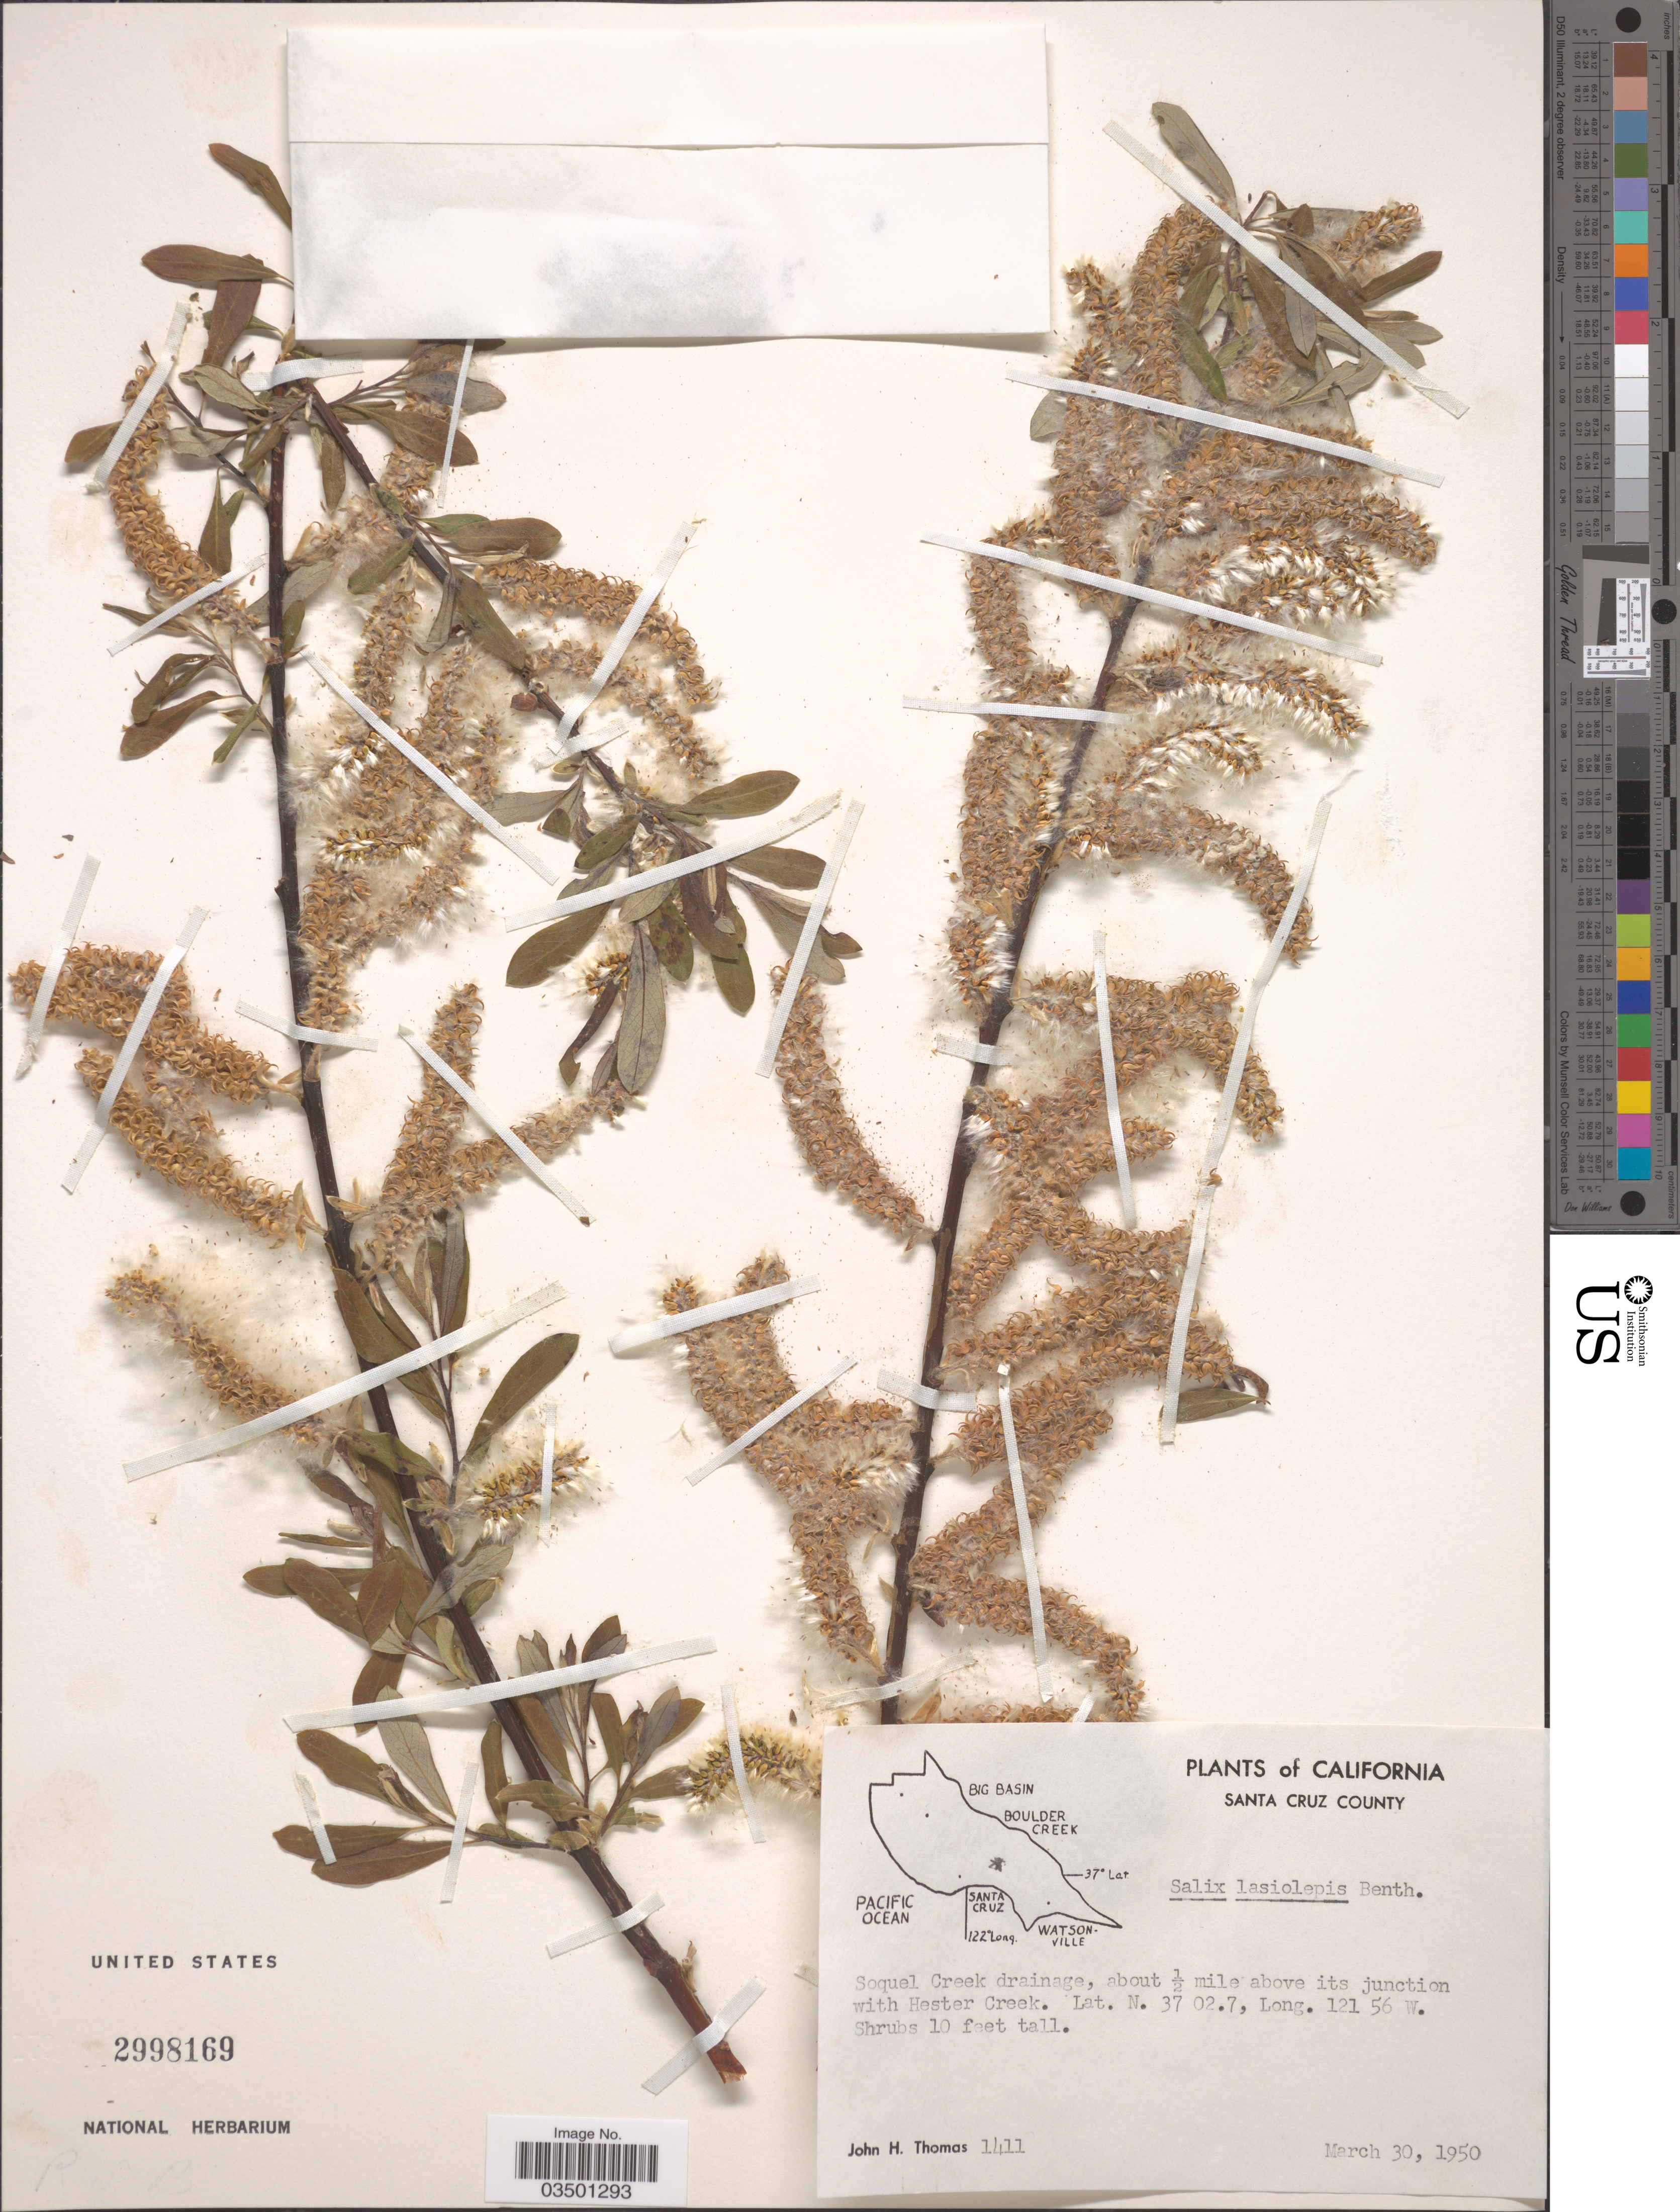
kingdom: Plantae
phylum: Tracheophyta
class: Magnoliopsida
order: Malpighiales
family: Salicaceae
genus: Salix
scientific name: Salix lasiolepis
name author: Benth.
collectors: J. H. Thomas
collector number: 1411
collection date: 1950-03-30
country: United States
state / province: California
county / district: Santa Cruz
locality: Santa Cruz County. Soquel Creek drainage, about ½ mile above its junction with Hester Creek.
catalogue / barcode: US 2998169